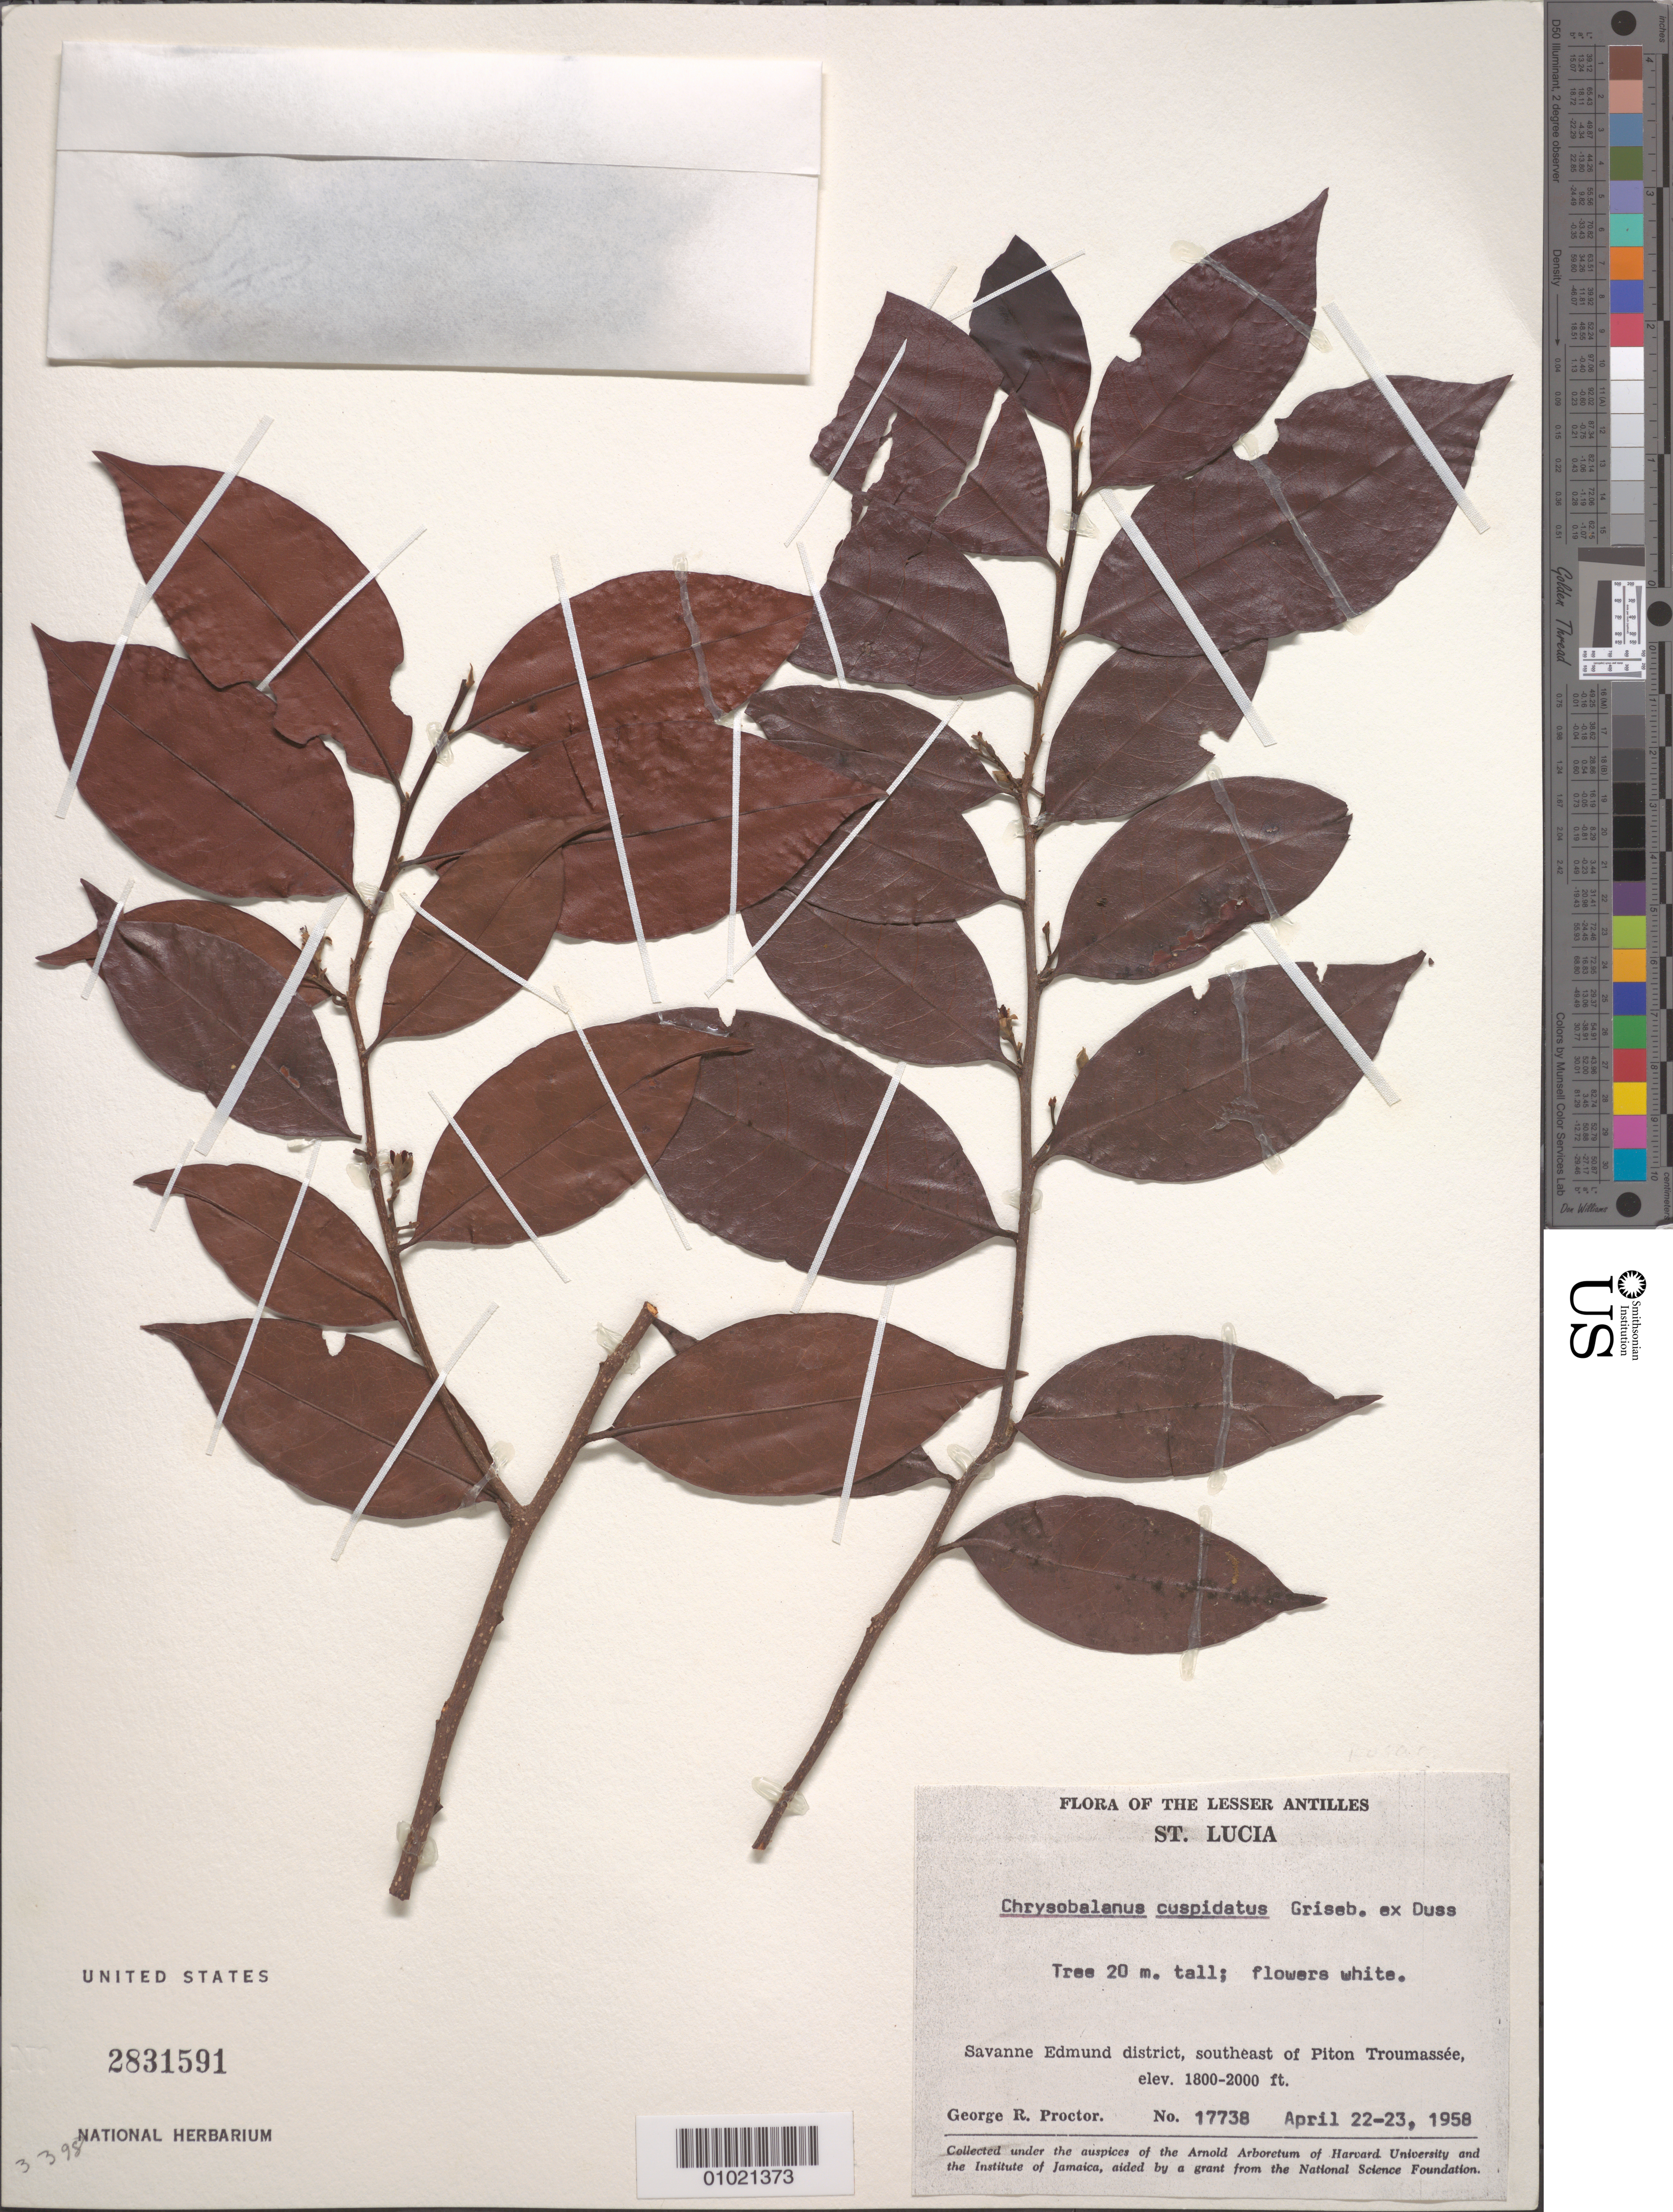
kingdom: Plantae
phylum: Tracheophyta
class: Magnoliopsida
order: Malpighiales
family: Chrysobalanaceae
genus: Chrysobalanus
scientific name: Chrysobalanus cuspidatus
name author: Griseb.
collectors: G. R. Proctor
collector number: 17738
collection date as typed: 22 Apr 1958 to 23 Apr 1958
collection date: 1958-04-22/1958-04-23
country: St. Lucia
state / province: Savanne Edmund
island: St. Lucia I.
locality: Savanne Edmund district, southeast of Piton Troumassee.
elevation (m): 549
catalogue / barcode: US 2831591